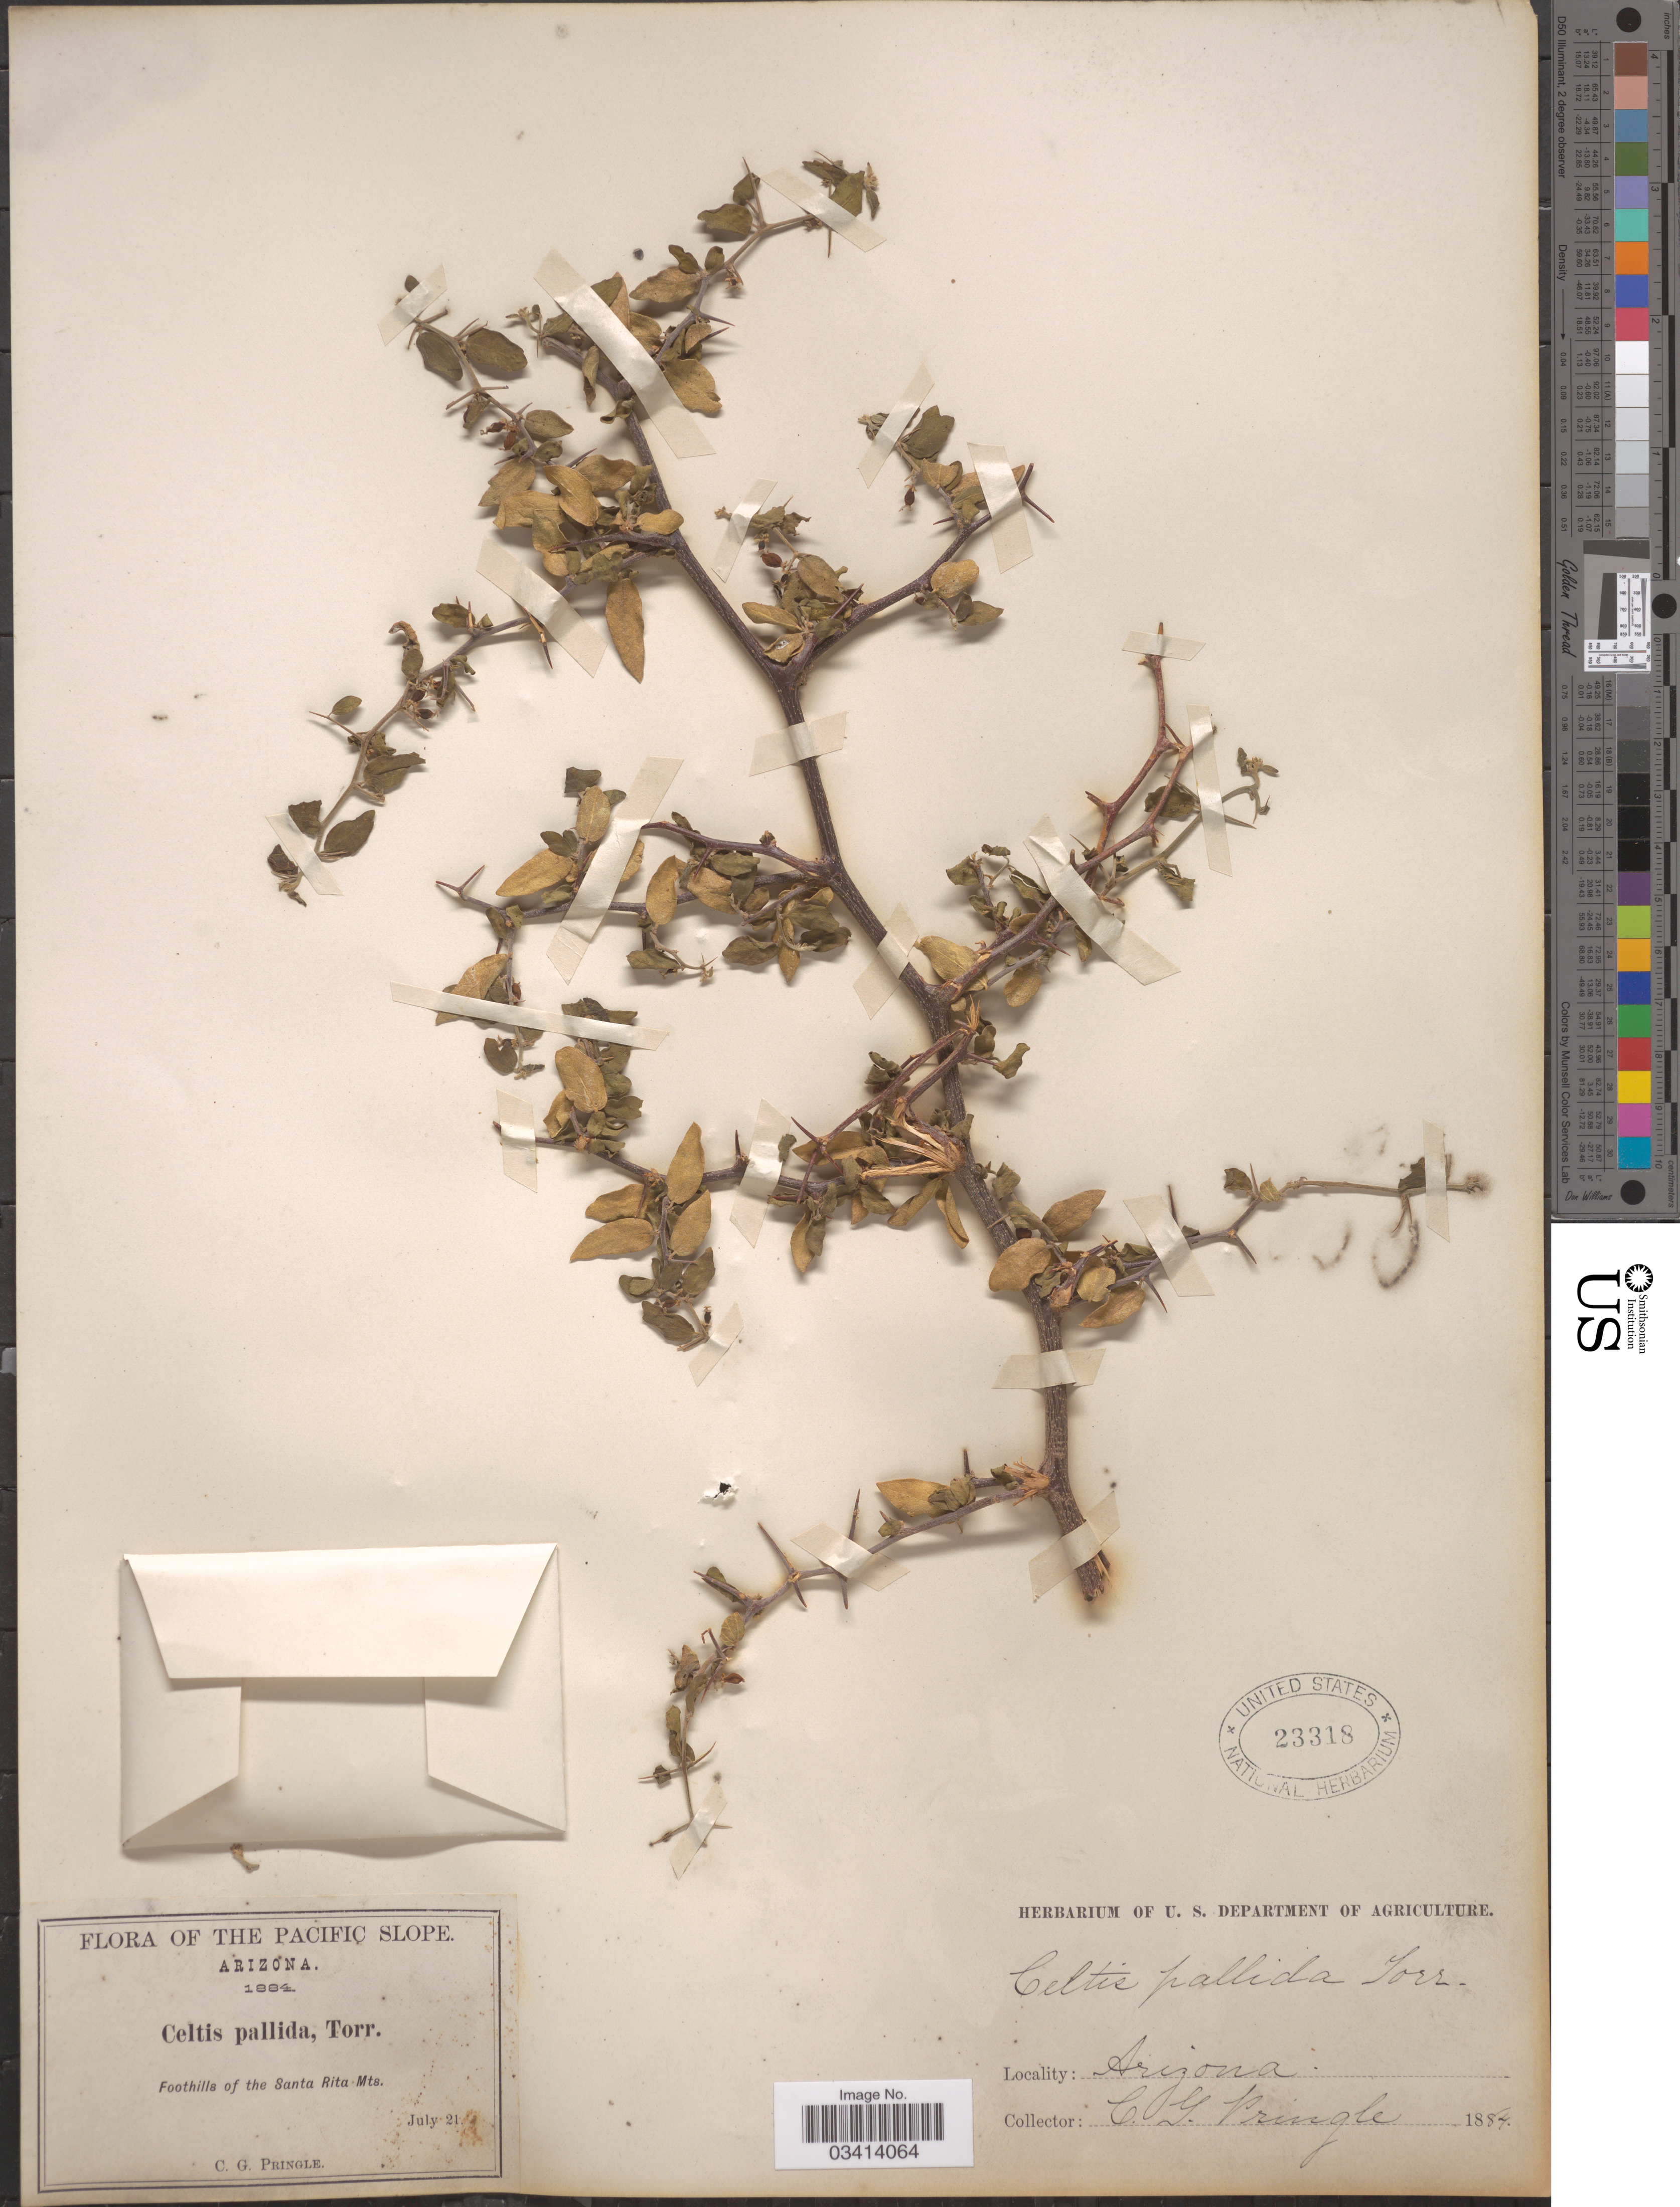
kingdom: Plantae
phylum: Tracheophyta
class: Magnoliopsida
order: Rosales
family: Cannabaceae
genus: Celtis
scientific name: Celtis pallida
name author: Torr. in Emory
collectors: C. G. Pringle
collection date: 1884-07-21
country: United States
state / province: Arizona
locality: The Pacific Slope. Foothills of the Santa Rita Mts.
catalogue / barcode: US 23318